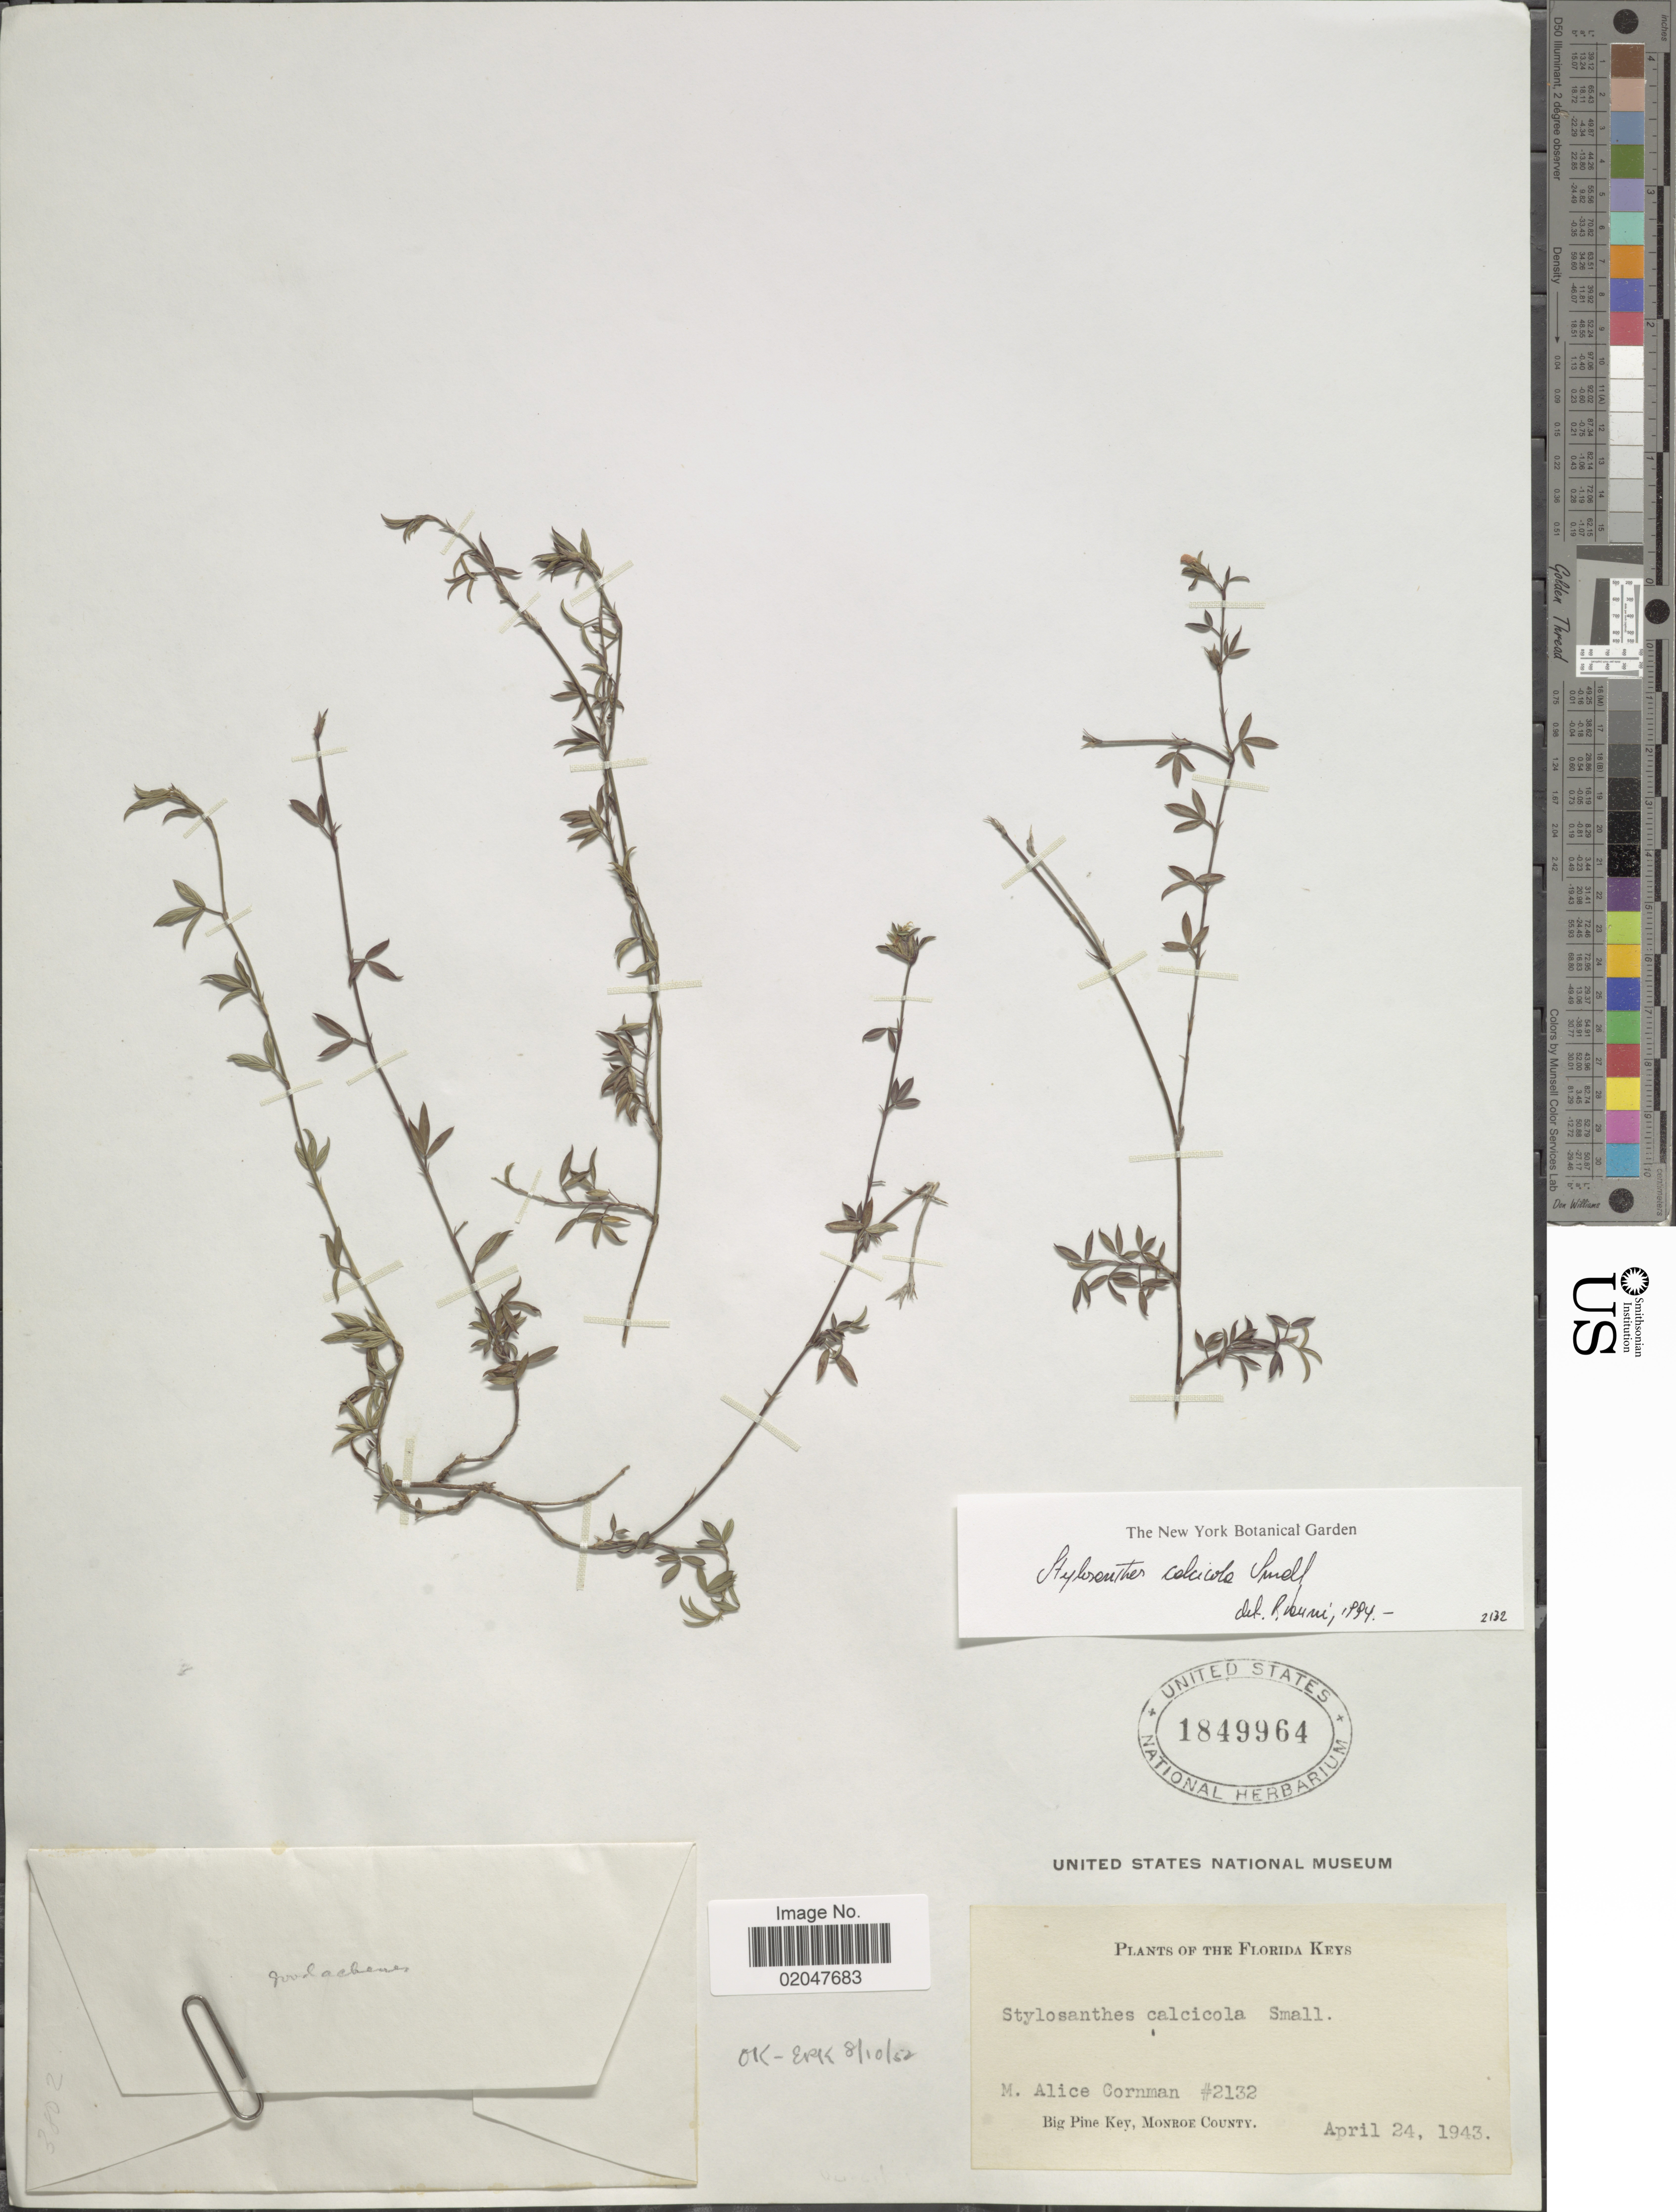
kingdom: Plantae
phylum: Tracheophyta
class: Magnoliopsida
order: Fabales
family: Fabaceae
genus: Stylosanthes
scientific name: Stylosanthes calcicola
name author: Small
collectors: M. Cornman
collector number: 2132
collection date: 1943-04-24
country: United States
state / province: Florida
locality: Florida Keys, Big Pine Key, Monroe County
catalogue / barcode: US 1849964